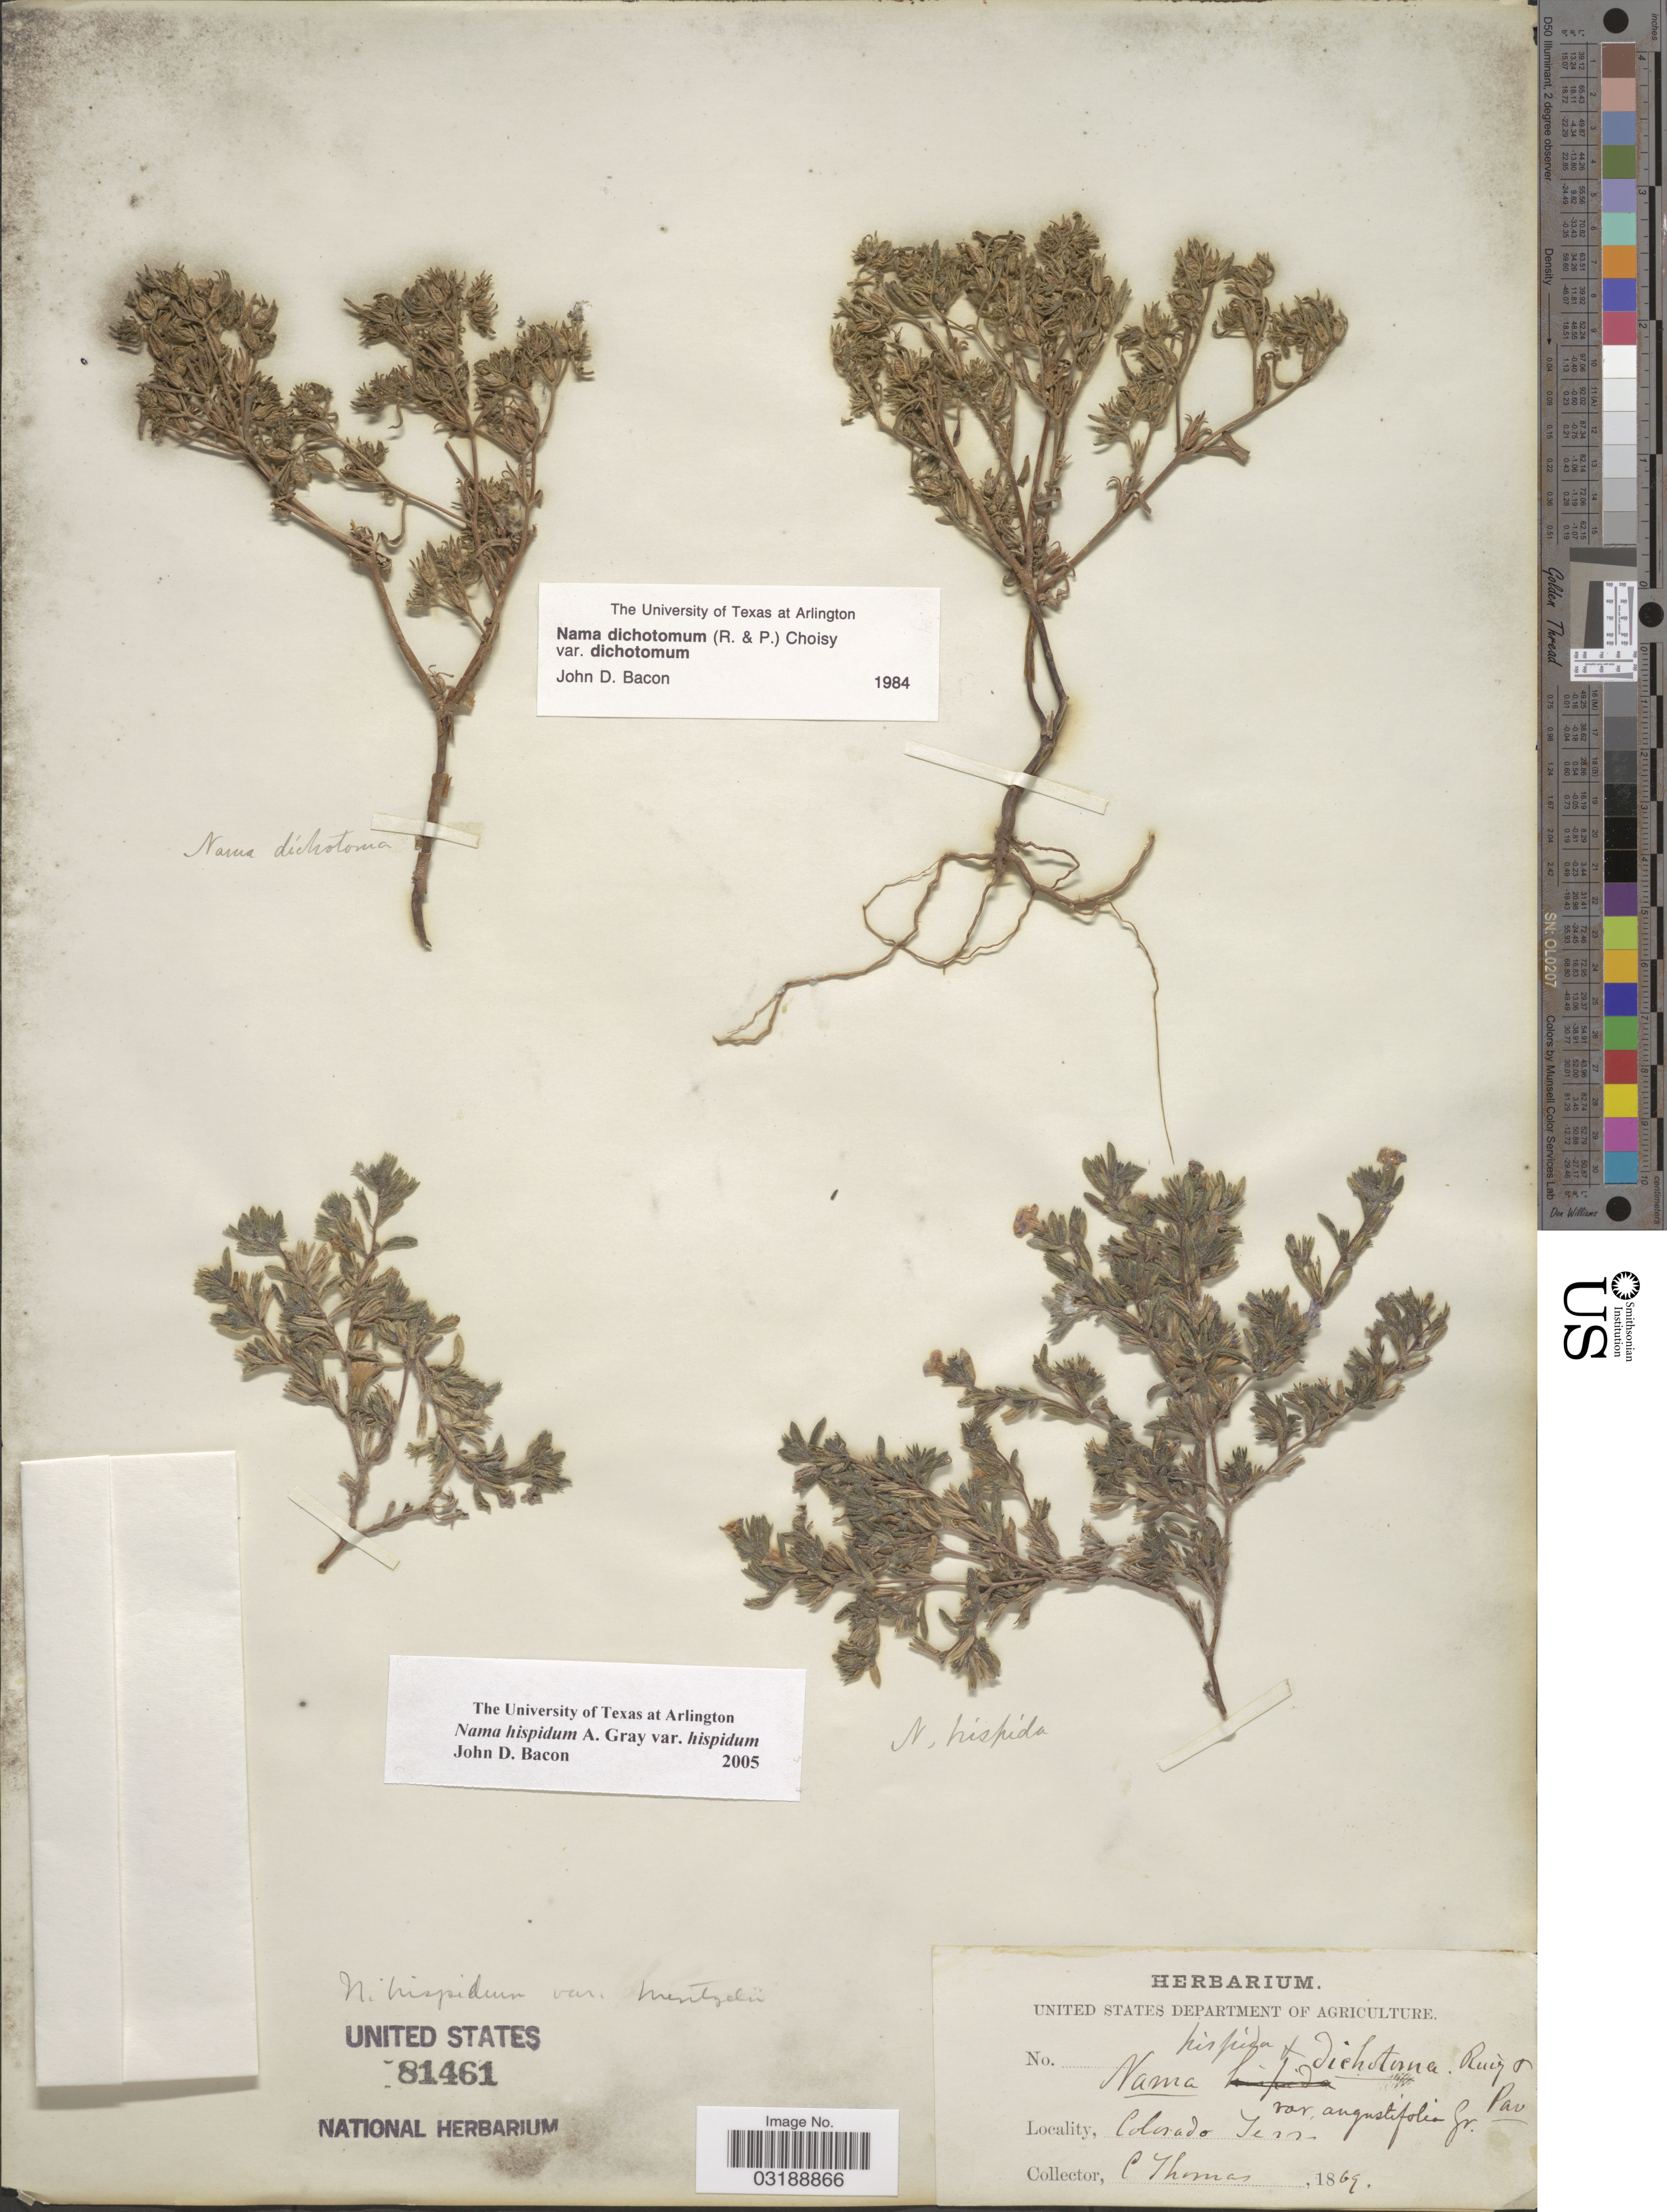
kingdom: Plantae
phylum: Tracheophyta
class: Magnoliopsida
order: Boraginales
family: Namaceae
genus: Nama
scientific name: Nama hispida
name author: A. Gray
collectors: C. Thomas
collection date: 1869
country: United States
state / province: Colorado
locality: Colorado Terr.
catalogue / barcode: US 81461